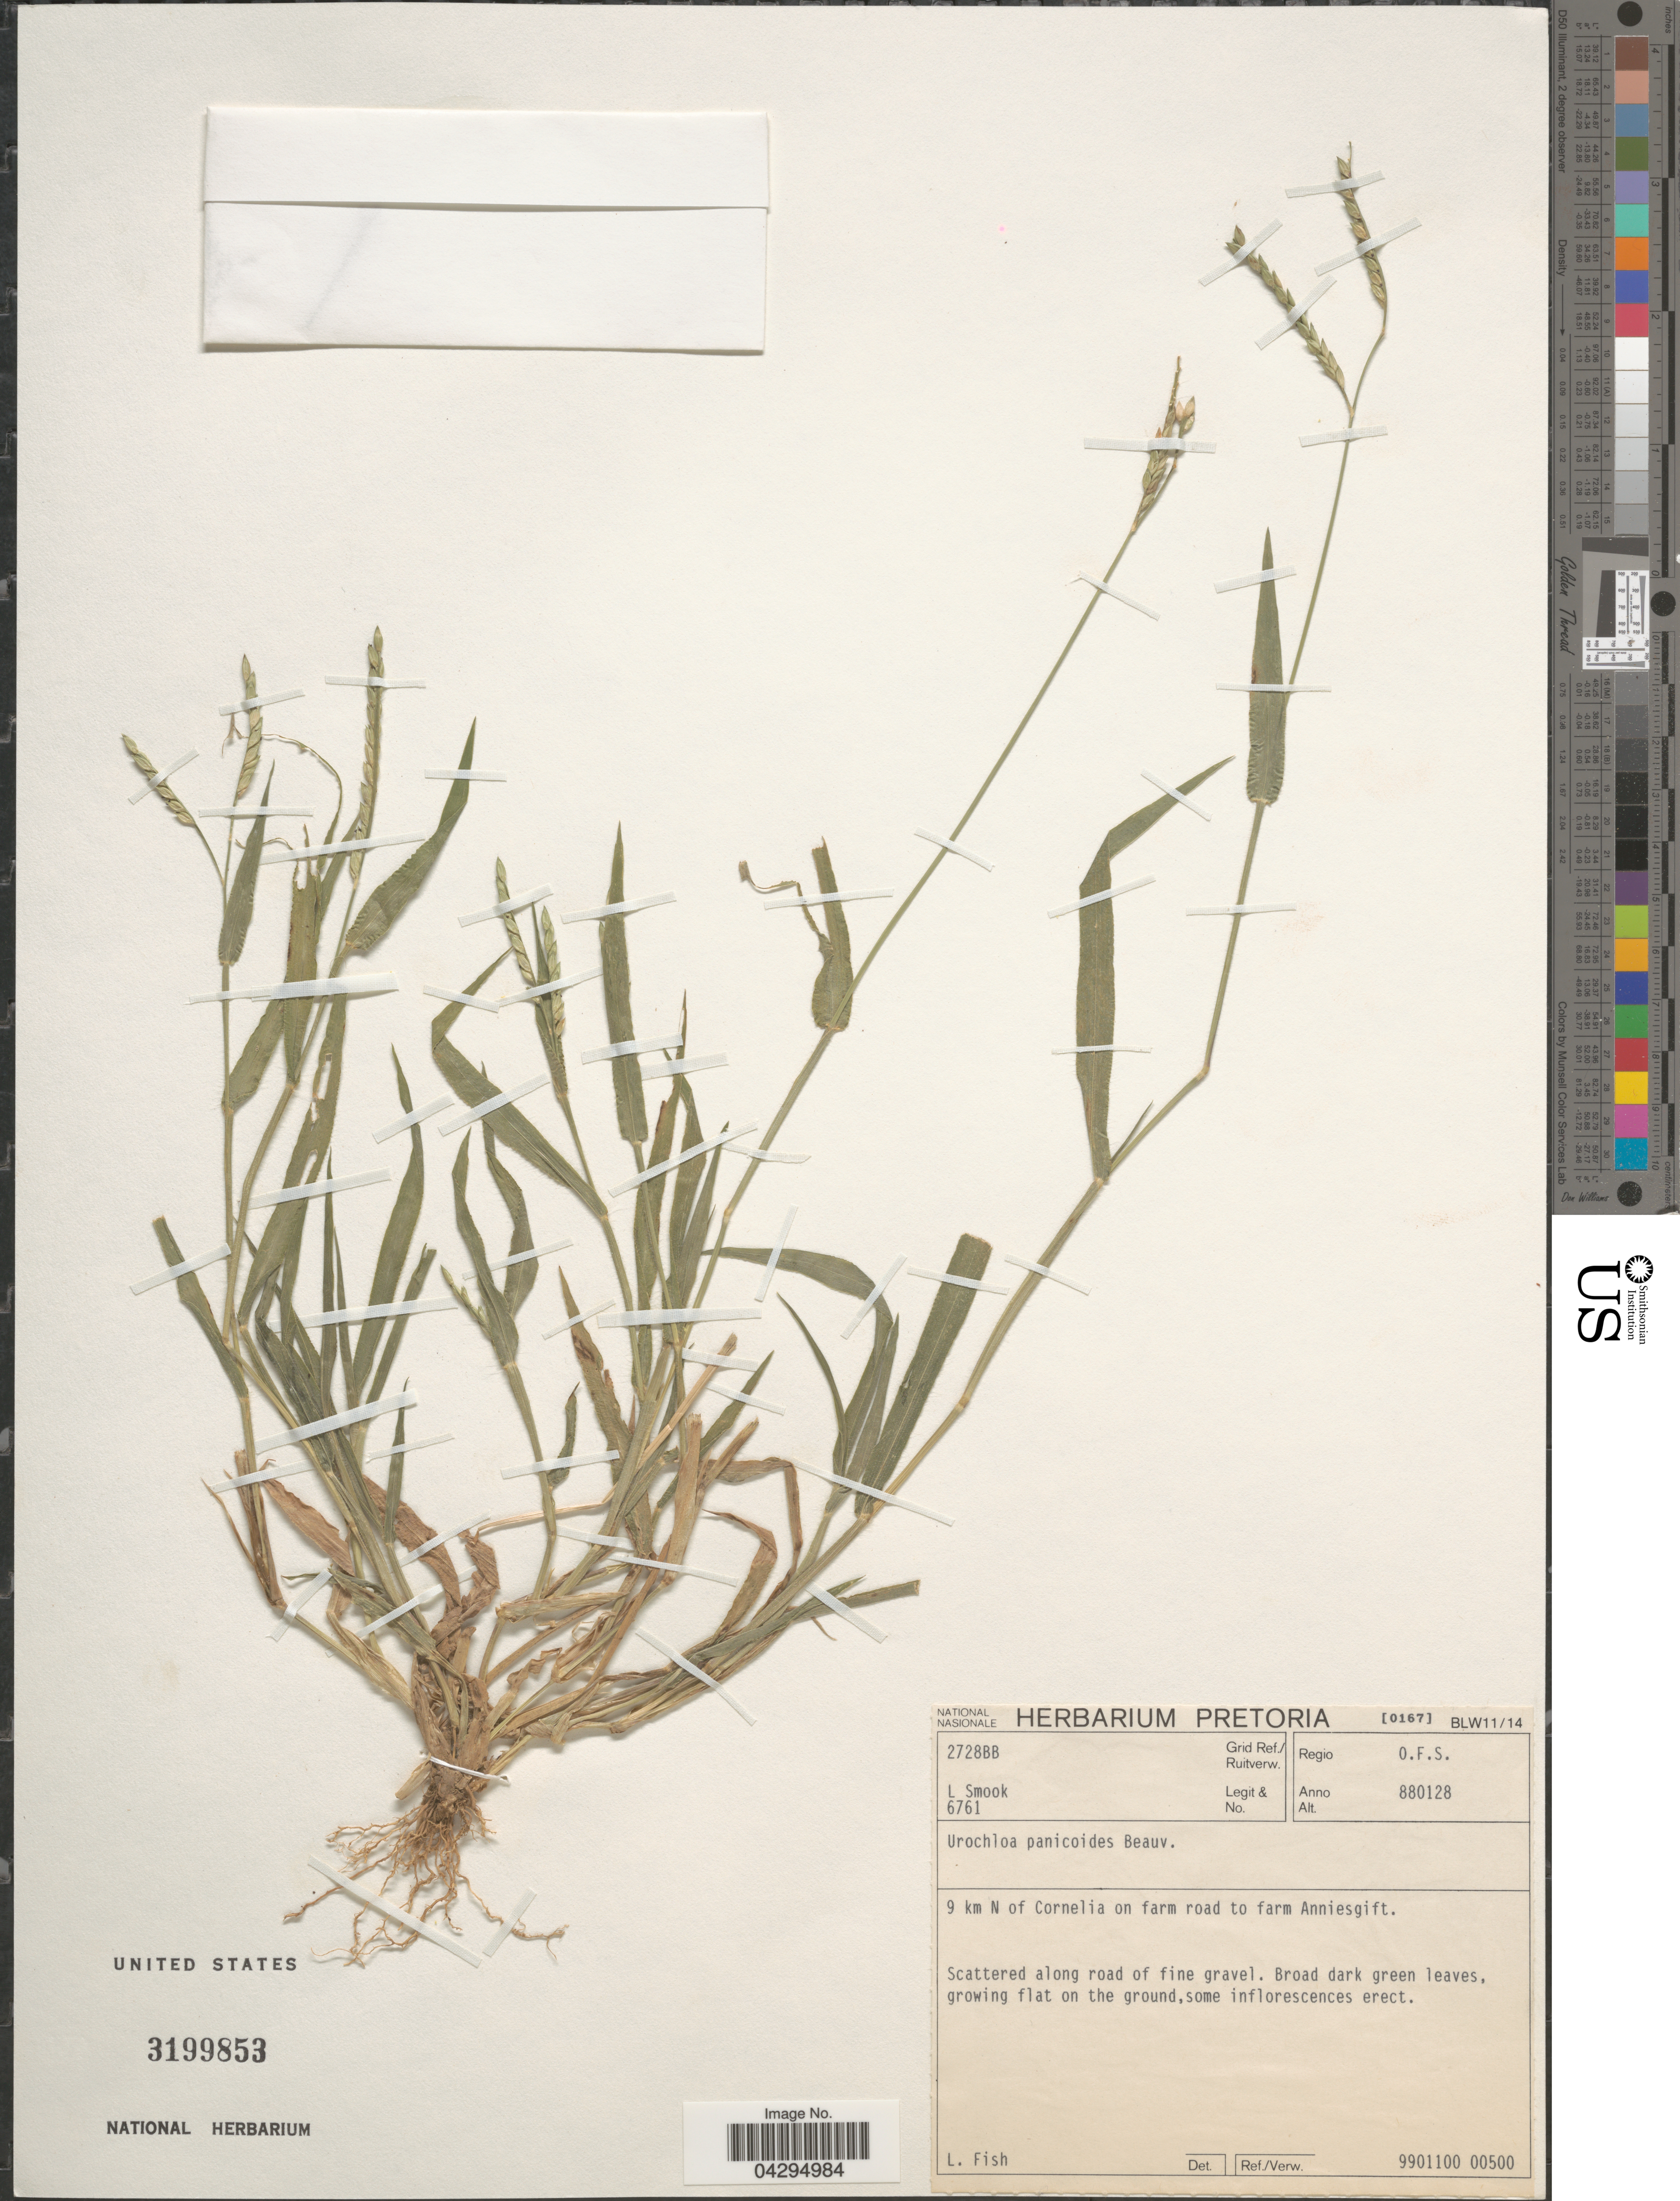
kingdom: Plantae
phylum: Tracheophyta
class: Liliopsida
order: Poales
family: Poaceae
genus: Urochloa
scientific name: Urochloa panicoides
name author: P. Beauv.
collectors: L. Smook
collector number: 6761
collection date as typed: Transcribed d/m/y: 28/1/88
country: South Africa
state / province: Free State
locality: Grid Ref./ Ruitverw. 2728BB. Regio O.F.S. 9 km N of Cornelia on farm road to farm Anniesgift.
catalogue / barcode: US 3199853